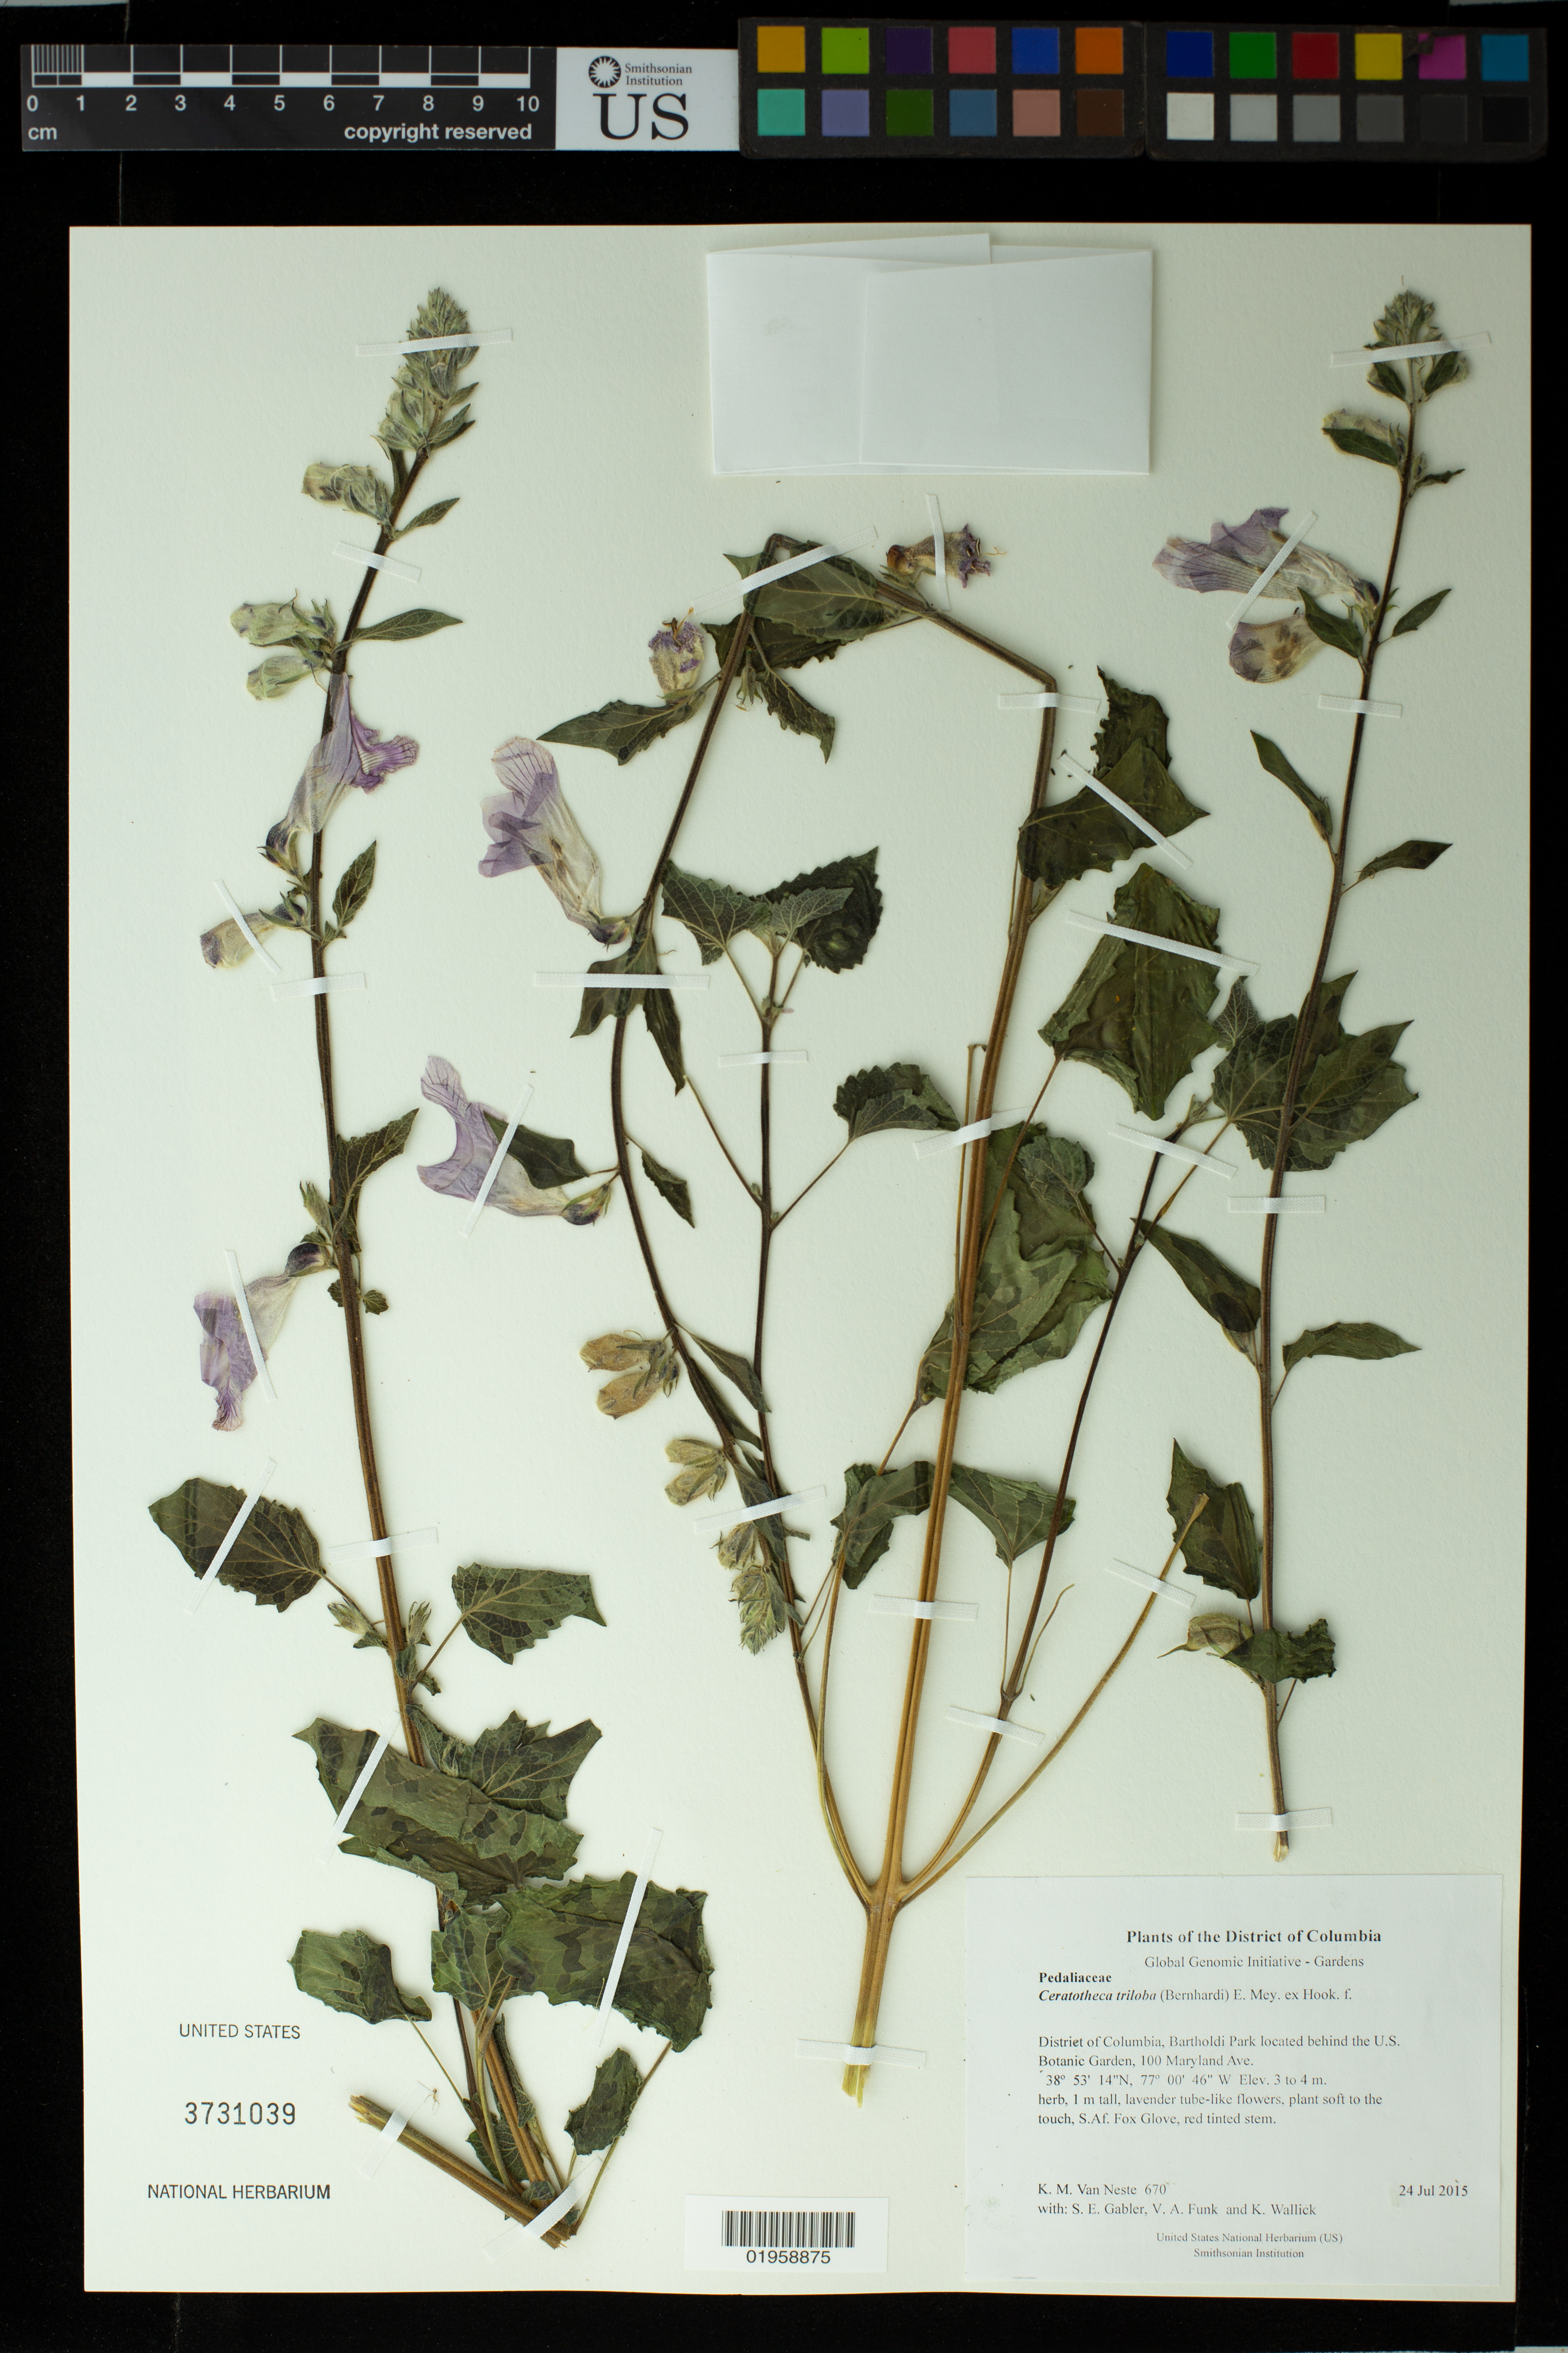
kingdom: Plantae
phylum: Tracheophyta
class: Magnoliopsida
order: Lamiales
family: Pedaliaceae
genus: Ceratotheca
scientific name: Ceratotheca triloba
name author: (Bernhardi) E. Mey. ex Hook. f.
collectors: K. M. Van Neste, S. E. Gabler, V. Funk & K. Wallick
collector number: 670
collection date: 2015-07-24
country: United States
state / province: District of Columbia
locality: Bartholdi Park located behind the U.S. Botanic Garden, 100 Maryland Ave.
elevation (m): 3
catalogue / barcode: US 3731039